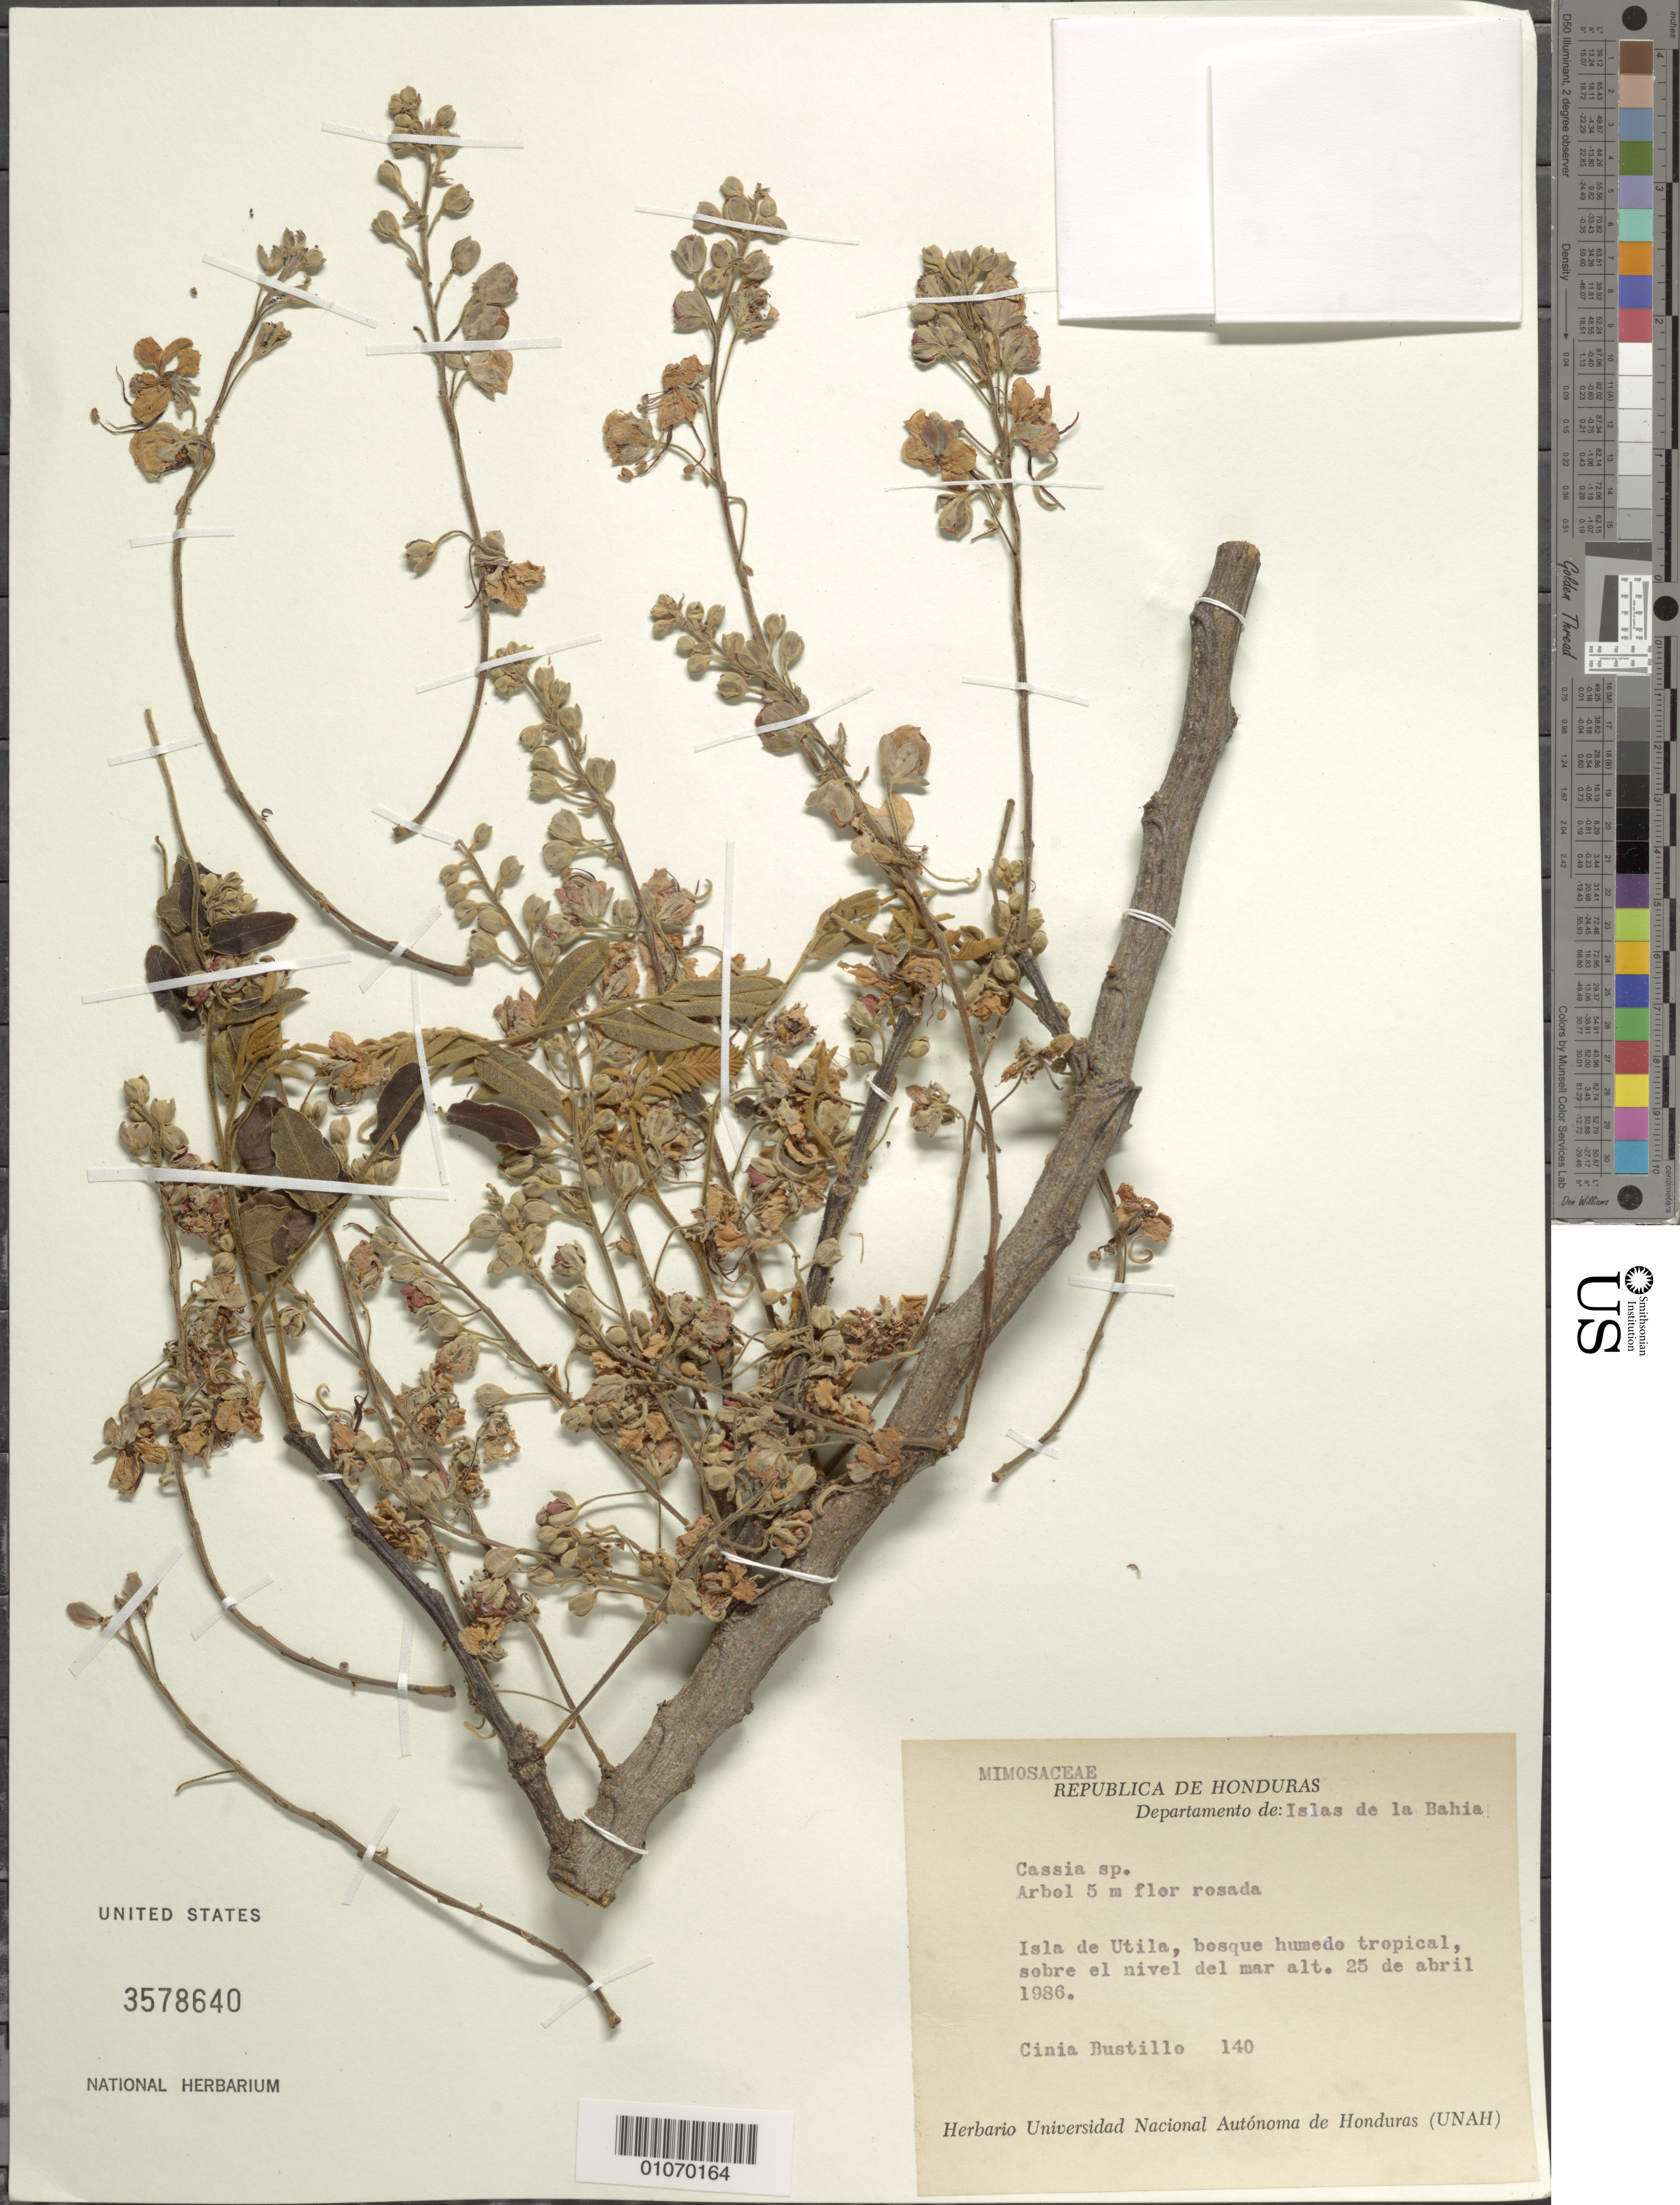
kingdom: Plantae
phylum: Tracheophyta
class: Magnoliopsida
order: Fabales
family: Fabaceae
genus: Senna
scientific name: Senna sp.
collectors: C. Bustillo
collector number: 140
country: Honduras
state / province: Islas de la Bahía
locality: Isla de Utila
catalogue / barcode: US 3578640